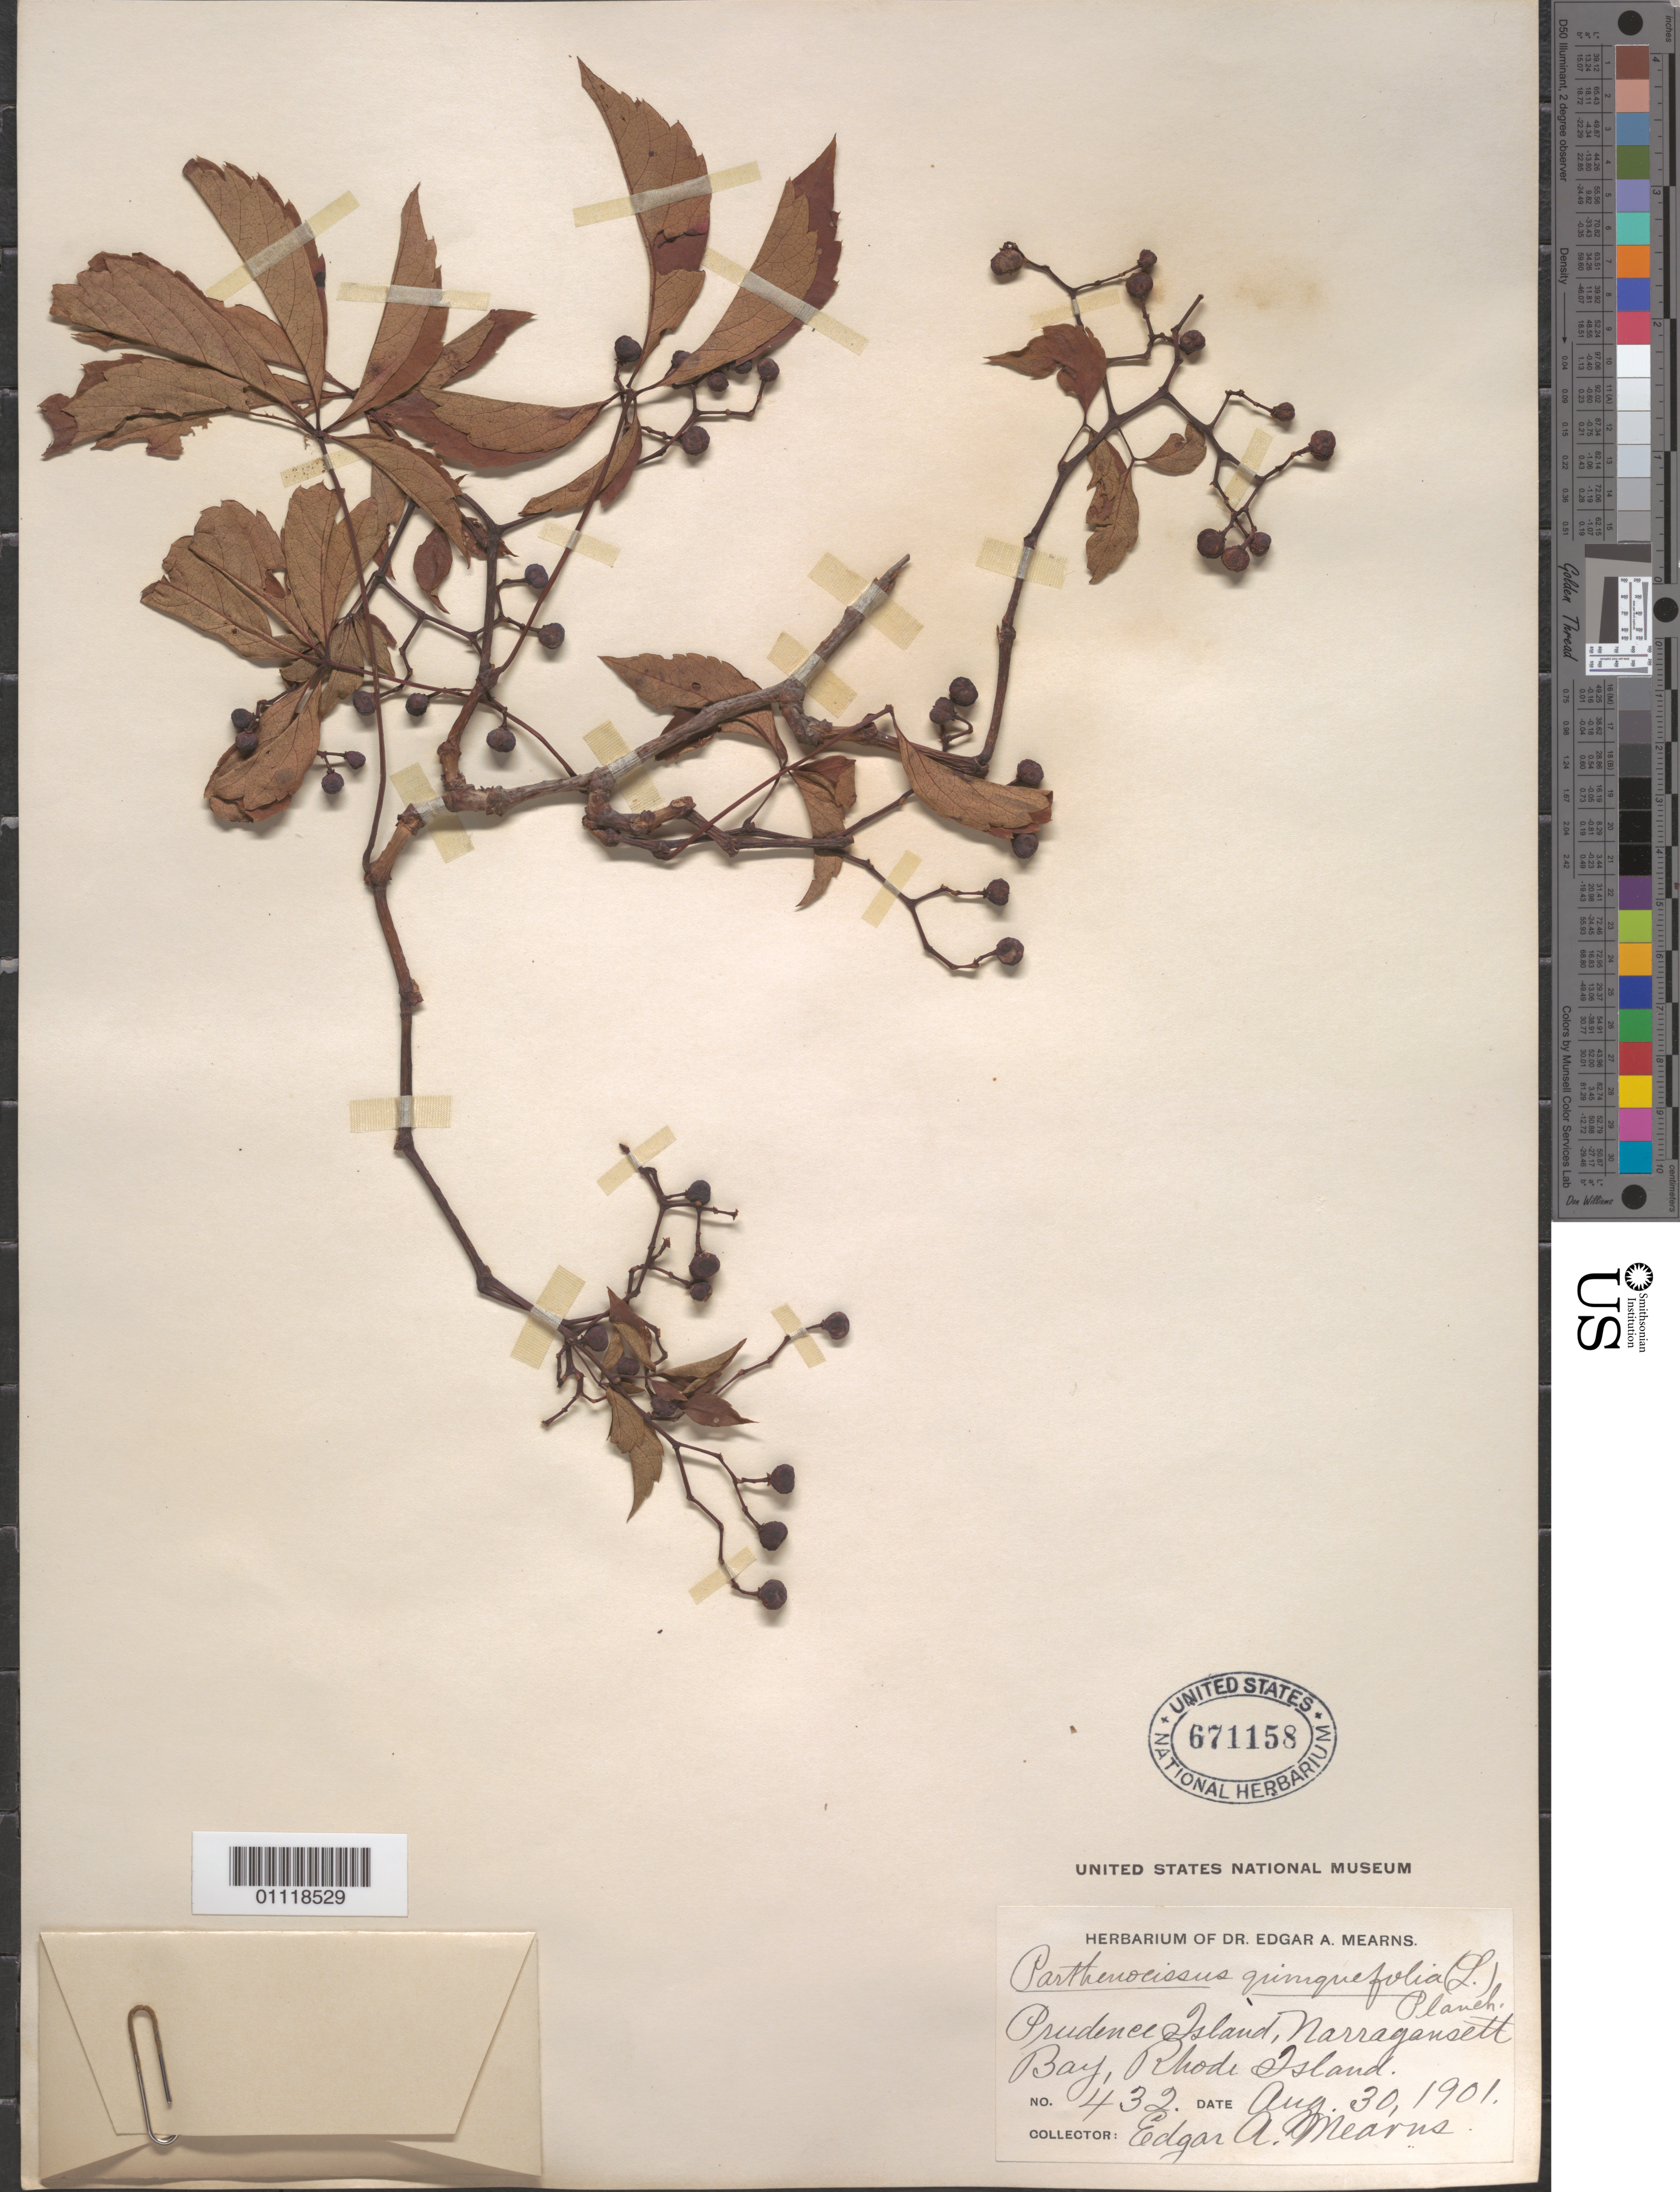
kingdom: Plantae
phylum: Tracheophyta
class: Magnoliopsida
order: Vitales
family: Vitaceae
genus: Parthenocissus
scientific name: Parthenocissus quinquefolia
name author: (L.) Planch.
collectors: E. A. Mearns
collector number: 432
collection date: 1901-08-30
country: United States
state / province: Rhode Island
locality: Prudence Island. Narragansett Bay.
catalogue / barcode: US 671158